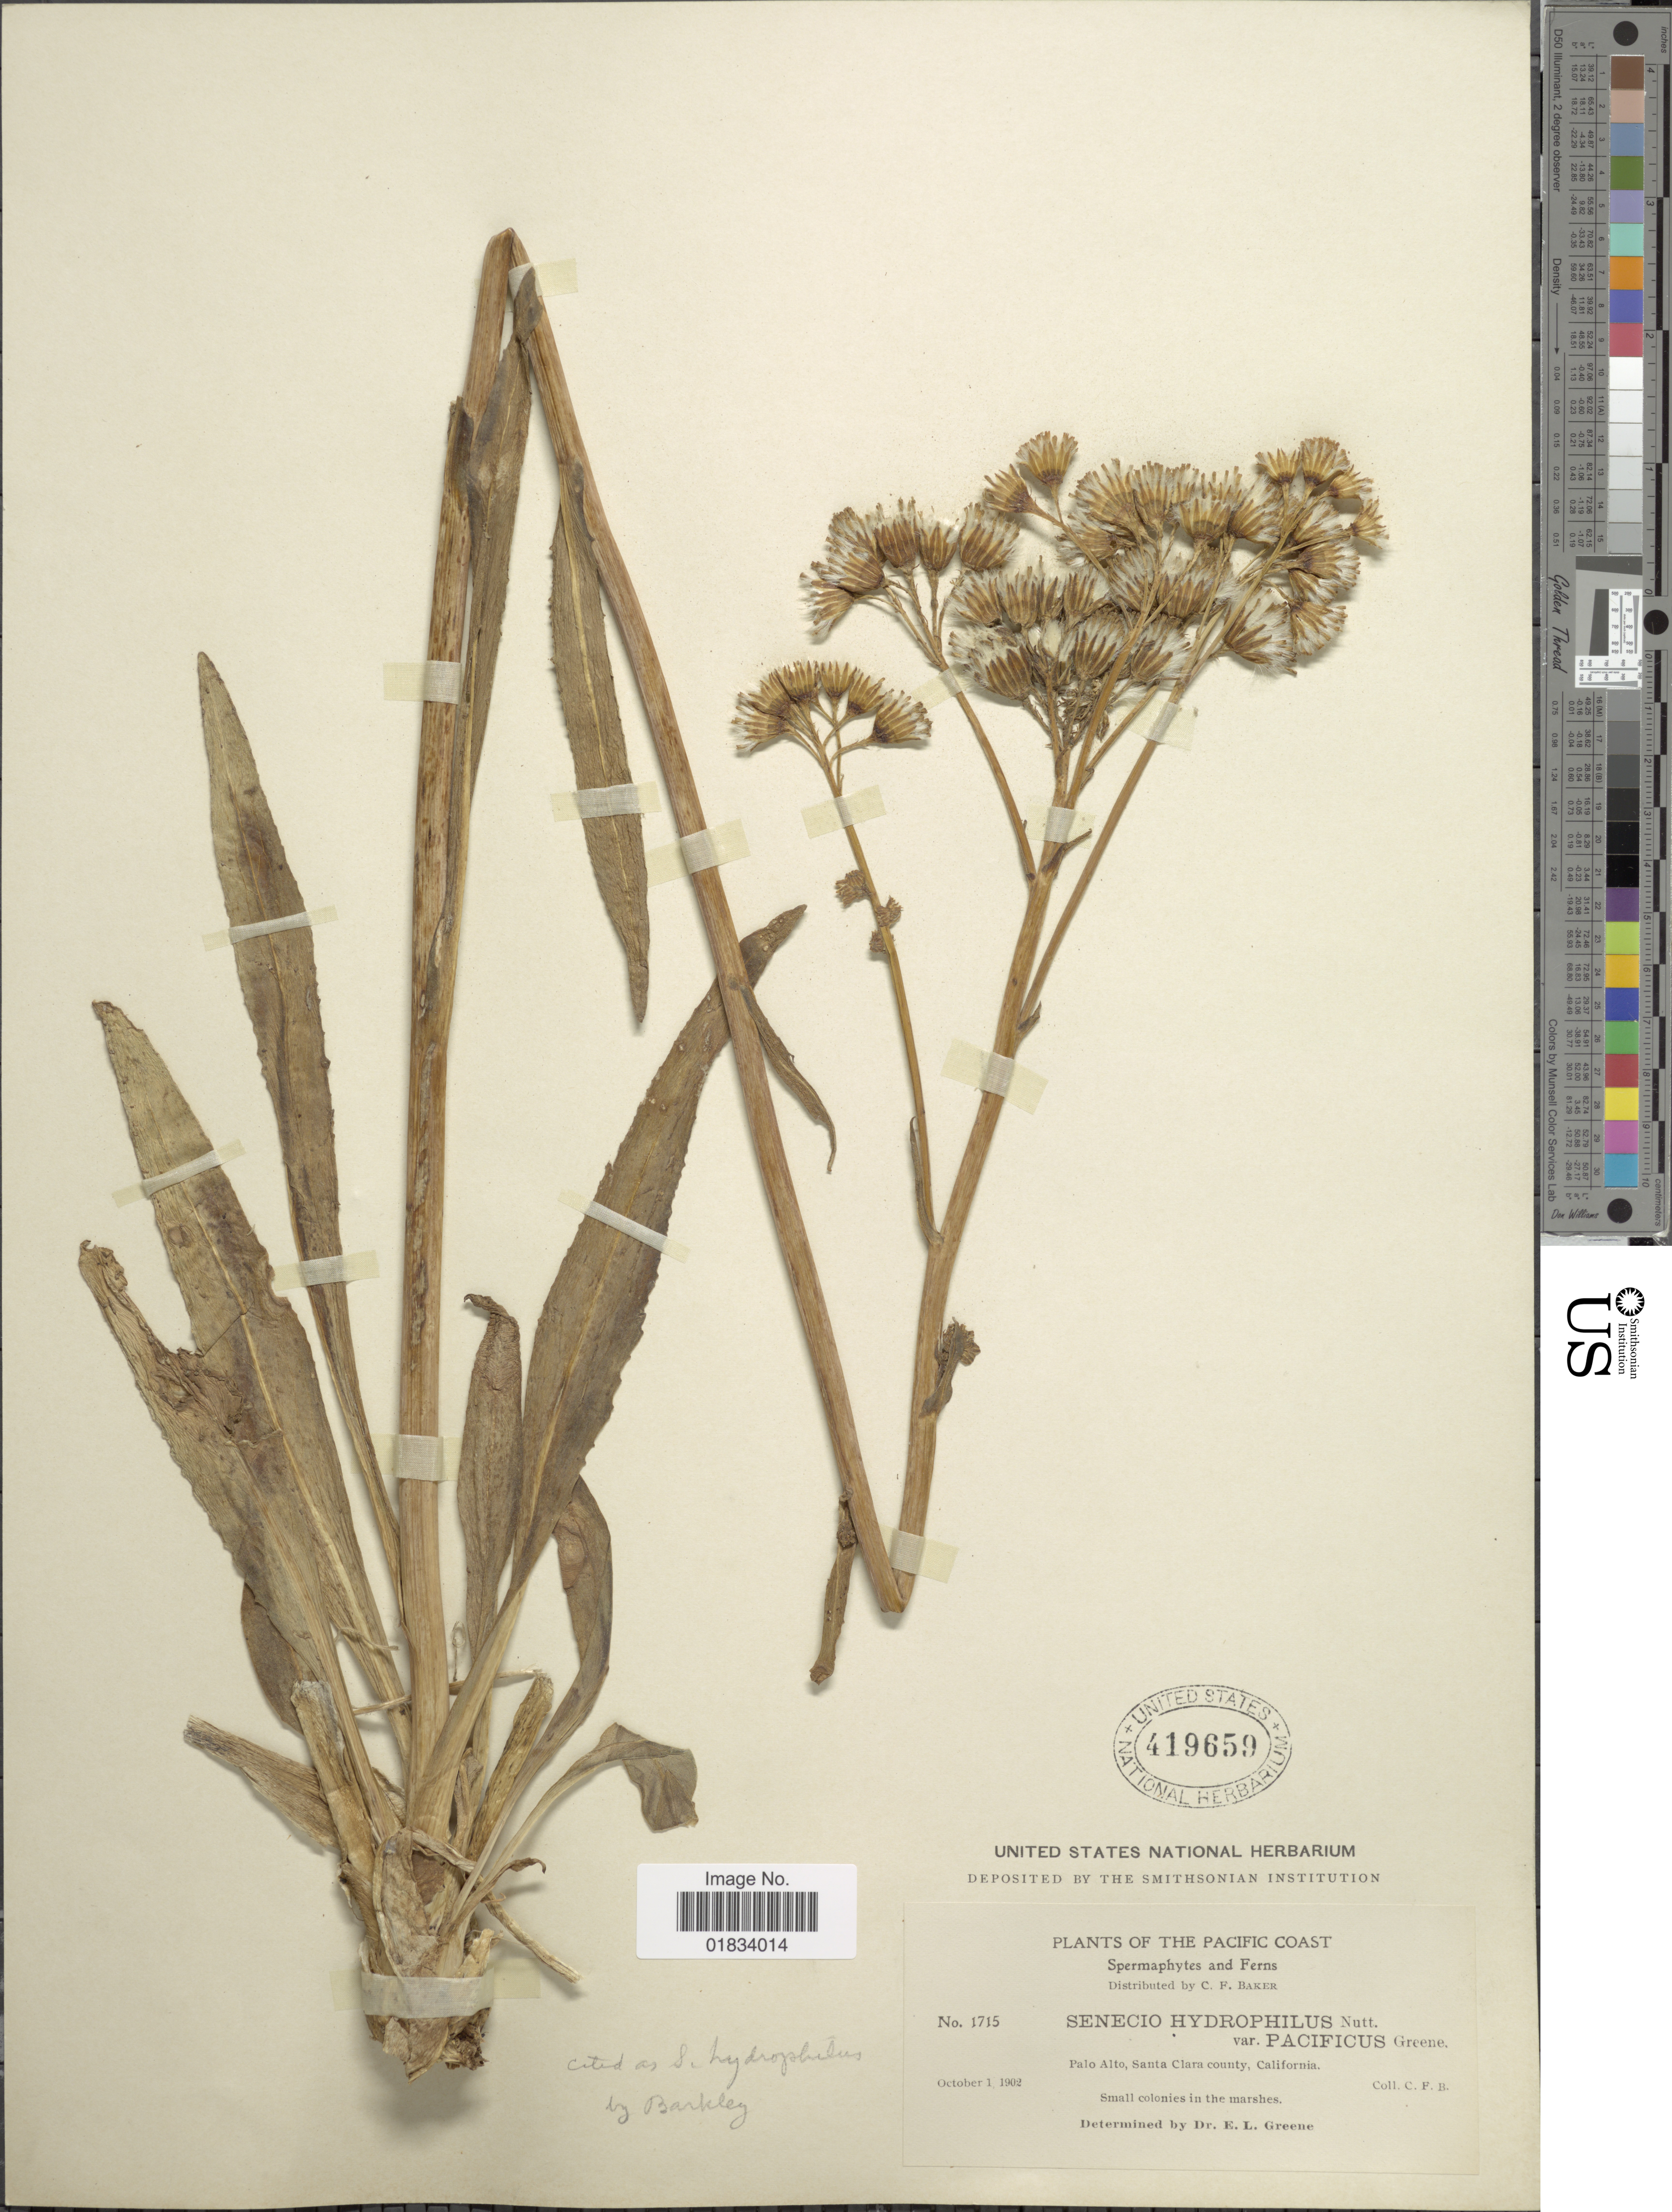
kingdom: Plantae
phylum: Tracheophyta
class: Magnoliopsida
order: Asterales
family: Asteraceae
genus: Senecio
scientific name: Senecio hydrophilus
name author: Nutt.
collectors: C. F. Baker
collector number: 1715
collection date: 1902-10-01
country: United States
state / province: California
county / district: Santa Clara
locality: The Pacific Coast, Palo Alto, Santa Clara county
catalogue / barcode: US 419659